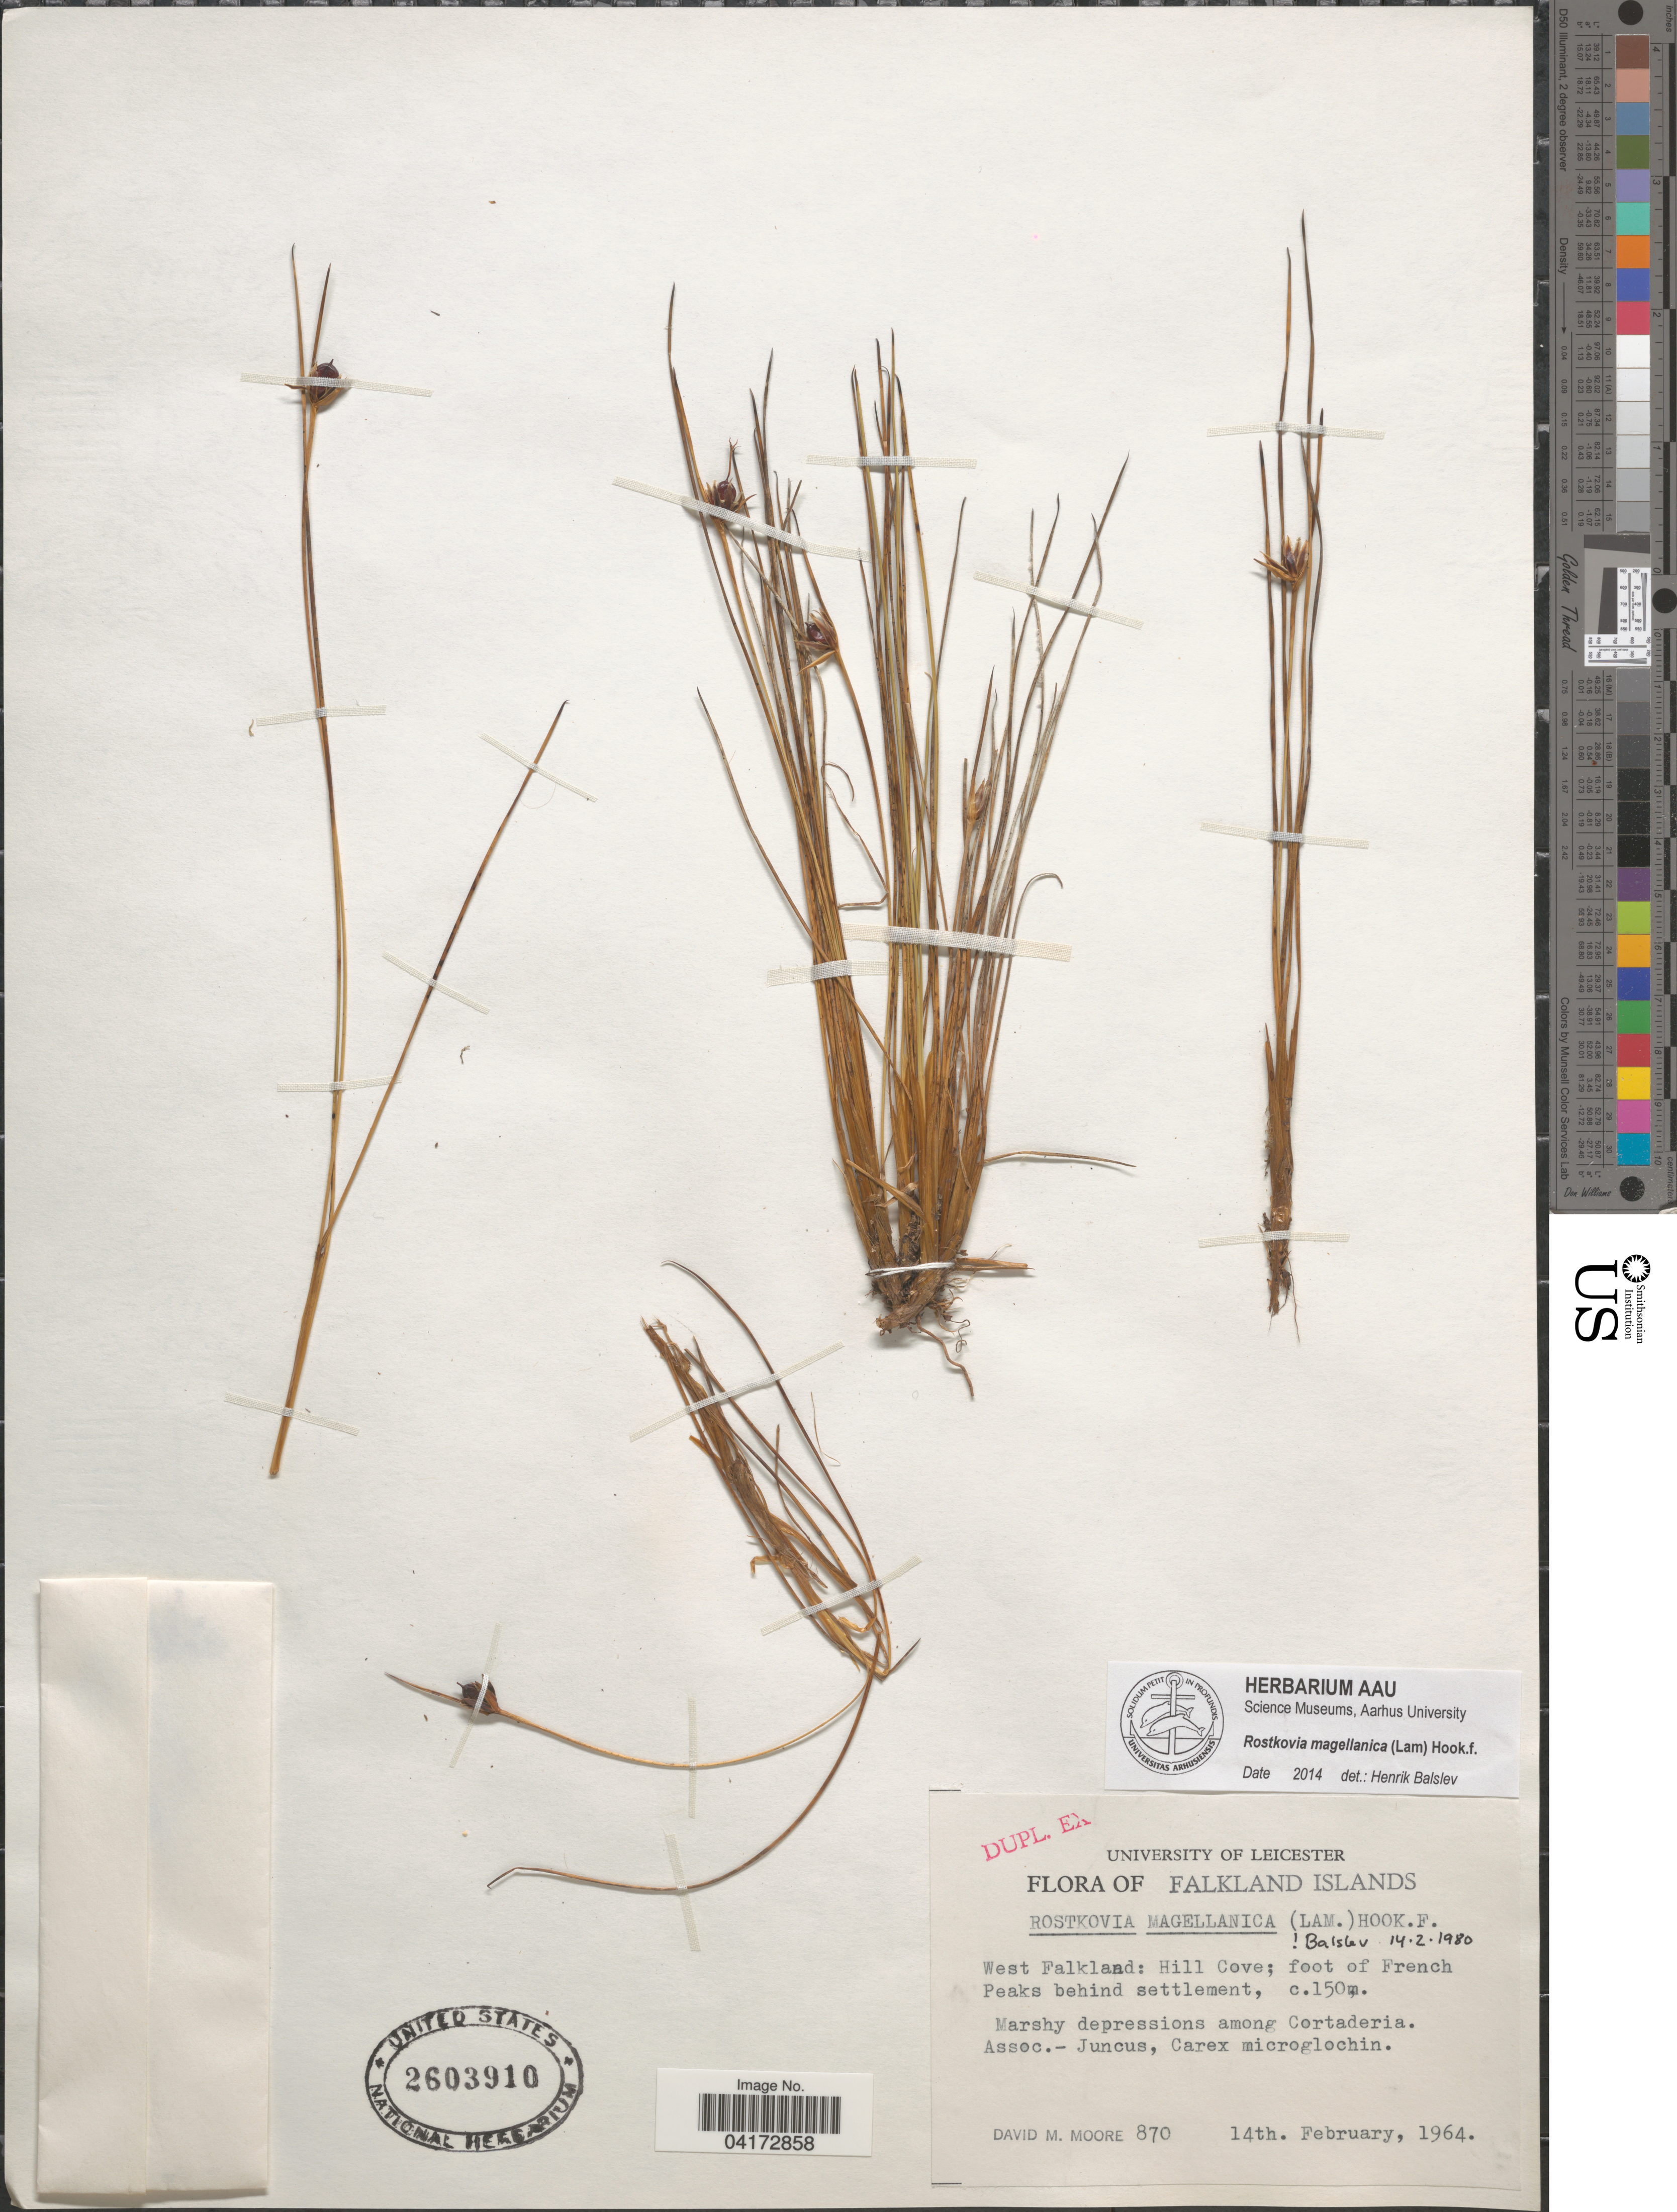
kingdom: Plantae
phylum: Tracheophyta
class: Liliopsida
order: Poales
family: Juncaceae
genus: Rostkovia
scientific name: Rostkovia magellanica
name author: (Lam.) Hook. f.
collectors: D. Moore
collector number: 870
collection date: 1964-02-14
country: Falkland Islands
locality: West Falkland: Hill Cove; foot of French Peaks behind settlement.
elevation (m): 150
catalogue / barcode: US 2603910